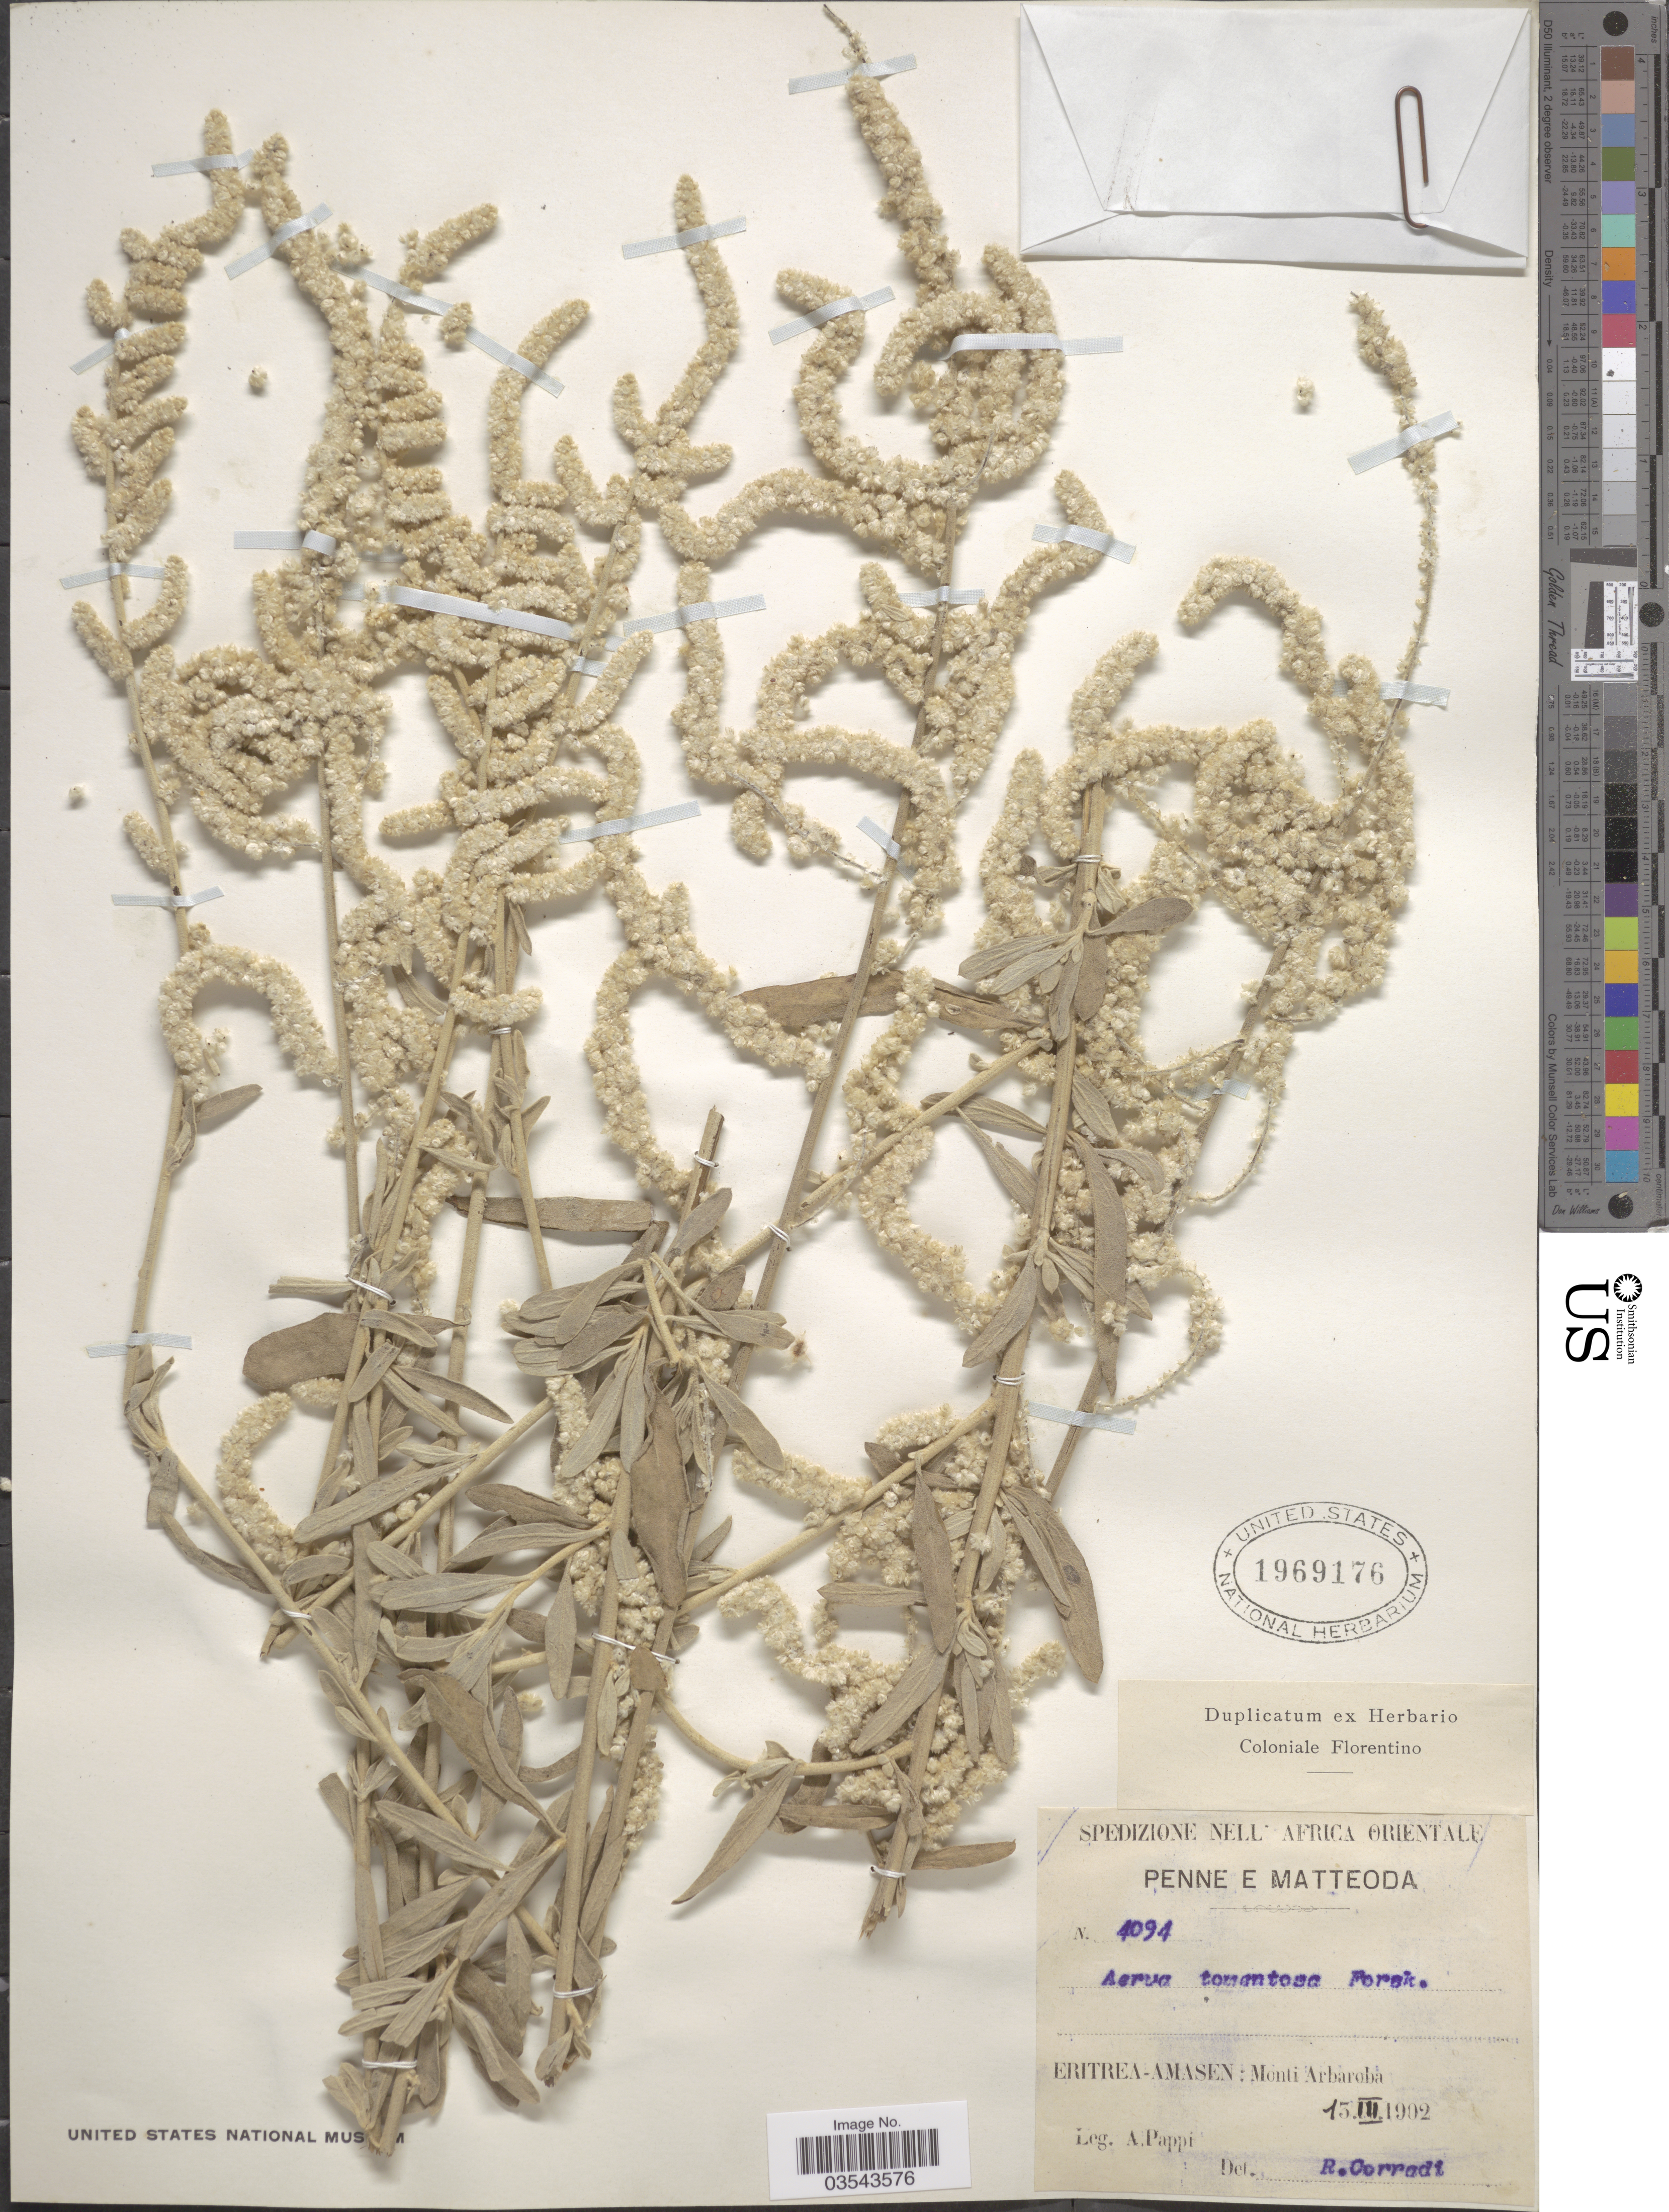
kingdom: Plantae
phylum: Tracheophyta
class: Magnoliopsida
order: Caryophyllales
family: Amaranthaceae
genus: Aerva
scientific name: Aerva tomentosa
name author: Forssk.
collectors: A. Pappi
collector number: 4094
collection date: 1902-03-15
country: Eritrea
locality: Amasen: Monti Arbaroba.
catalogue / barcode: US 1969176